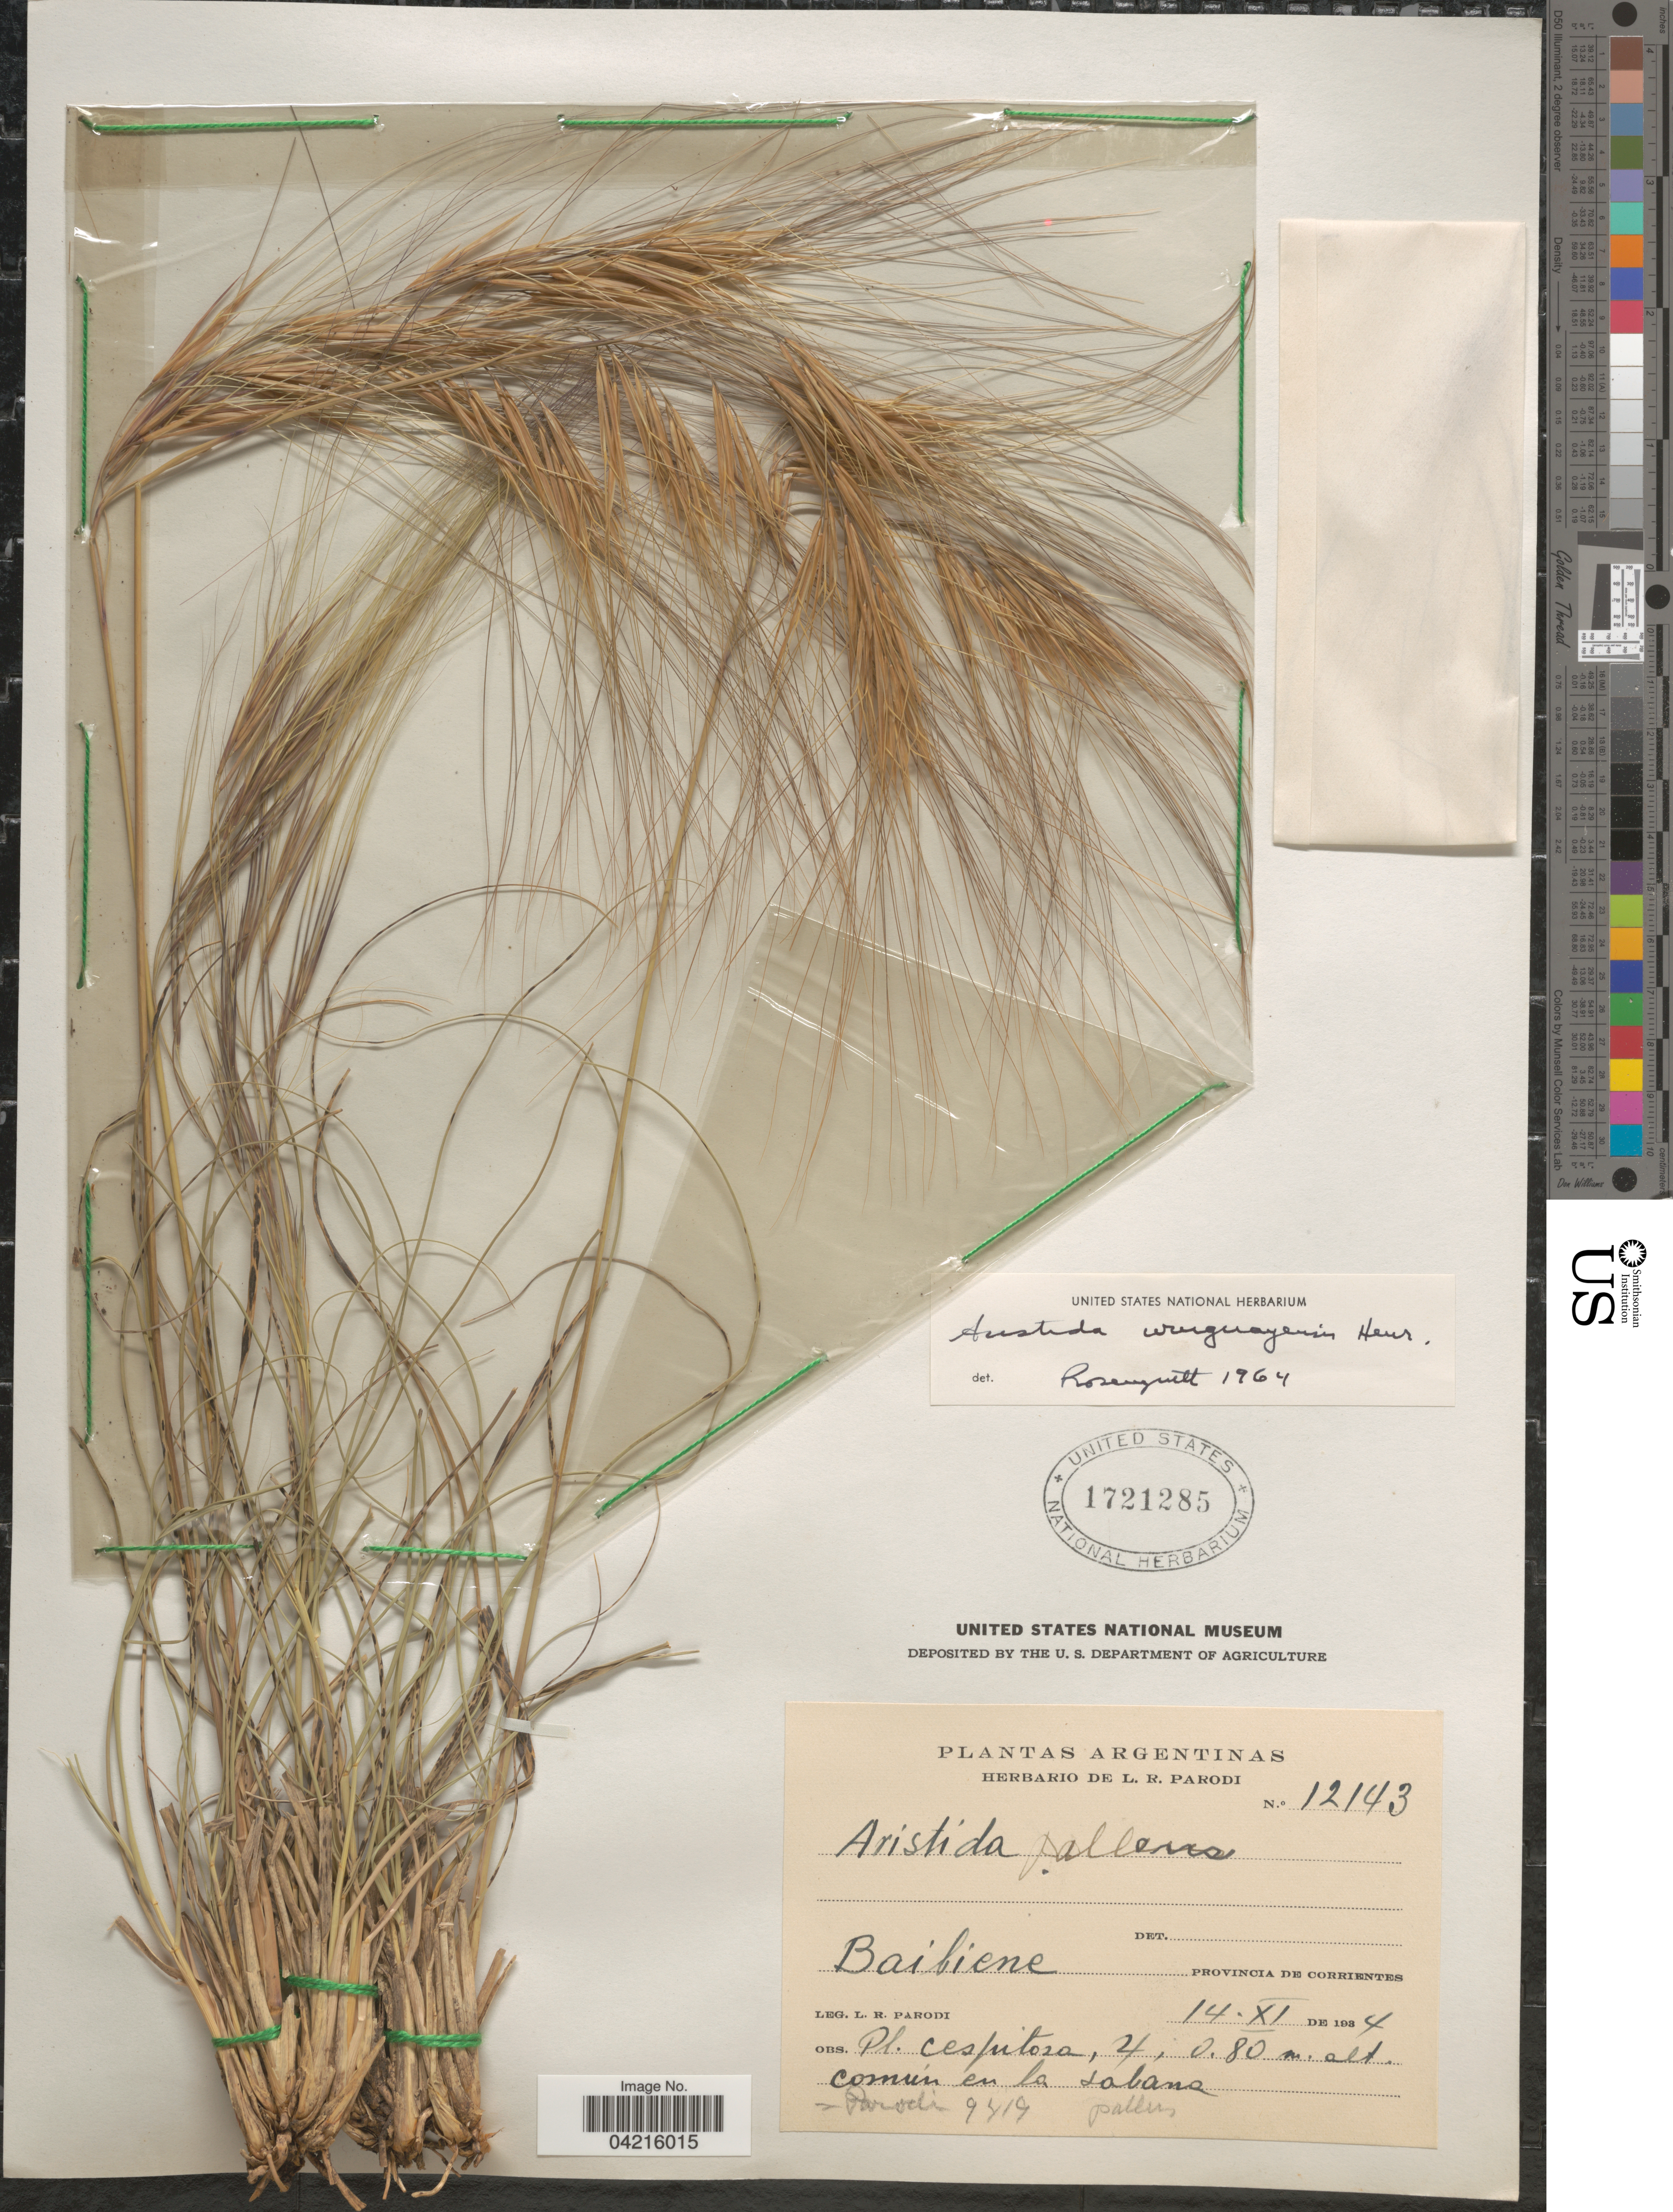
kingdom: Plantae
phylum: Tracheophyta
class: Liliopsida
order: Poales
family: Poaceae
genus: Aristida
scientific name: Aristida uruguayensis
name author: Henr.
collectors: L. R. Parodi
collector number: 12143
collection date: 1934-11-14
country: Argentina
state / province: Corrientes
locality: Baibiene.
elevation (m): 0.8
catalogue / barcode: US 1721285